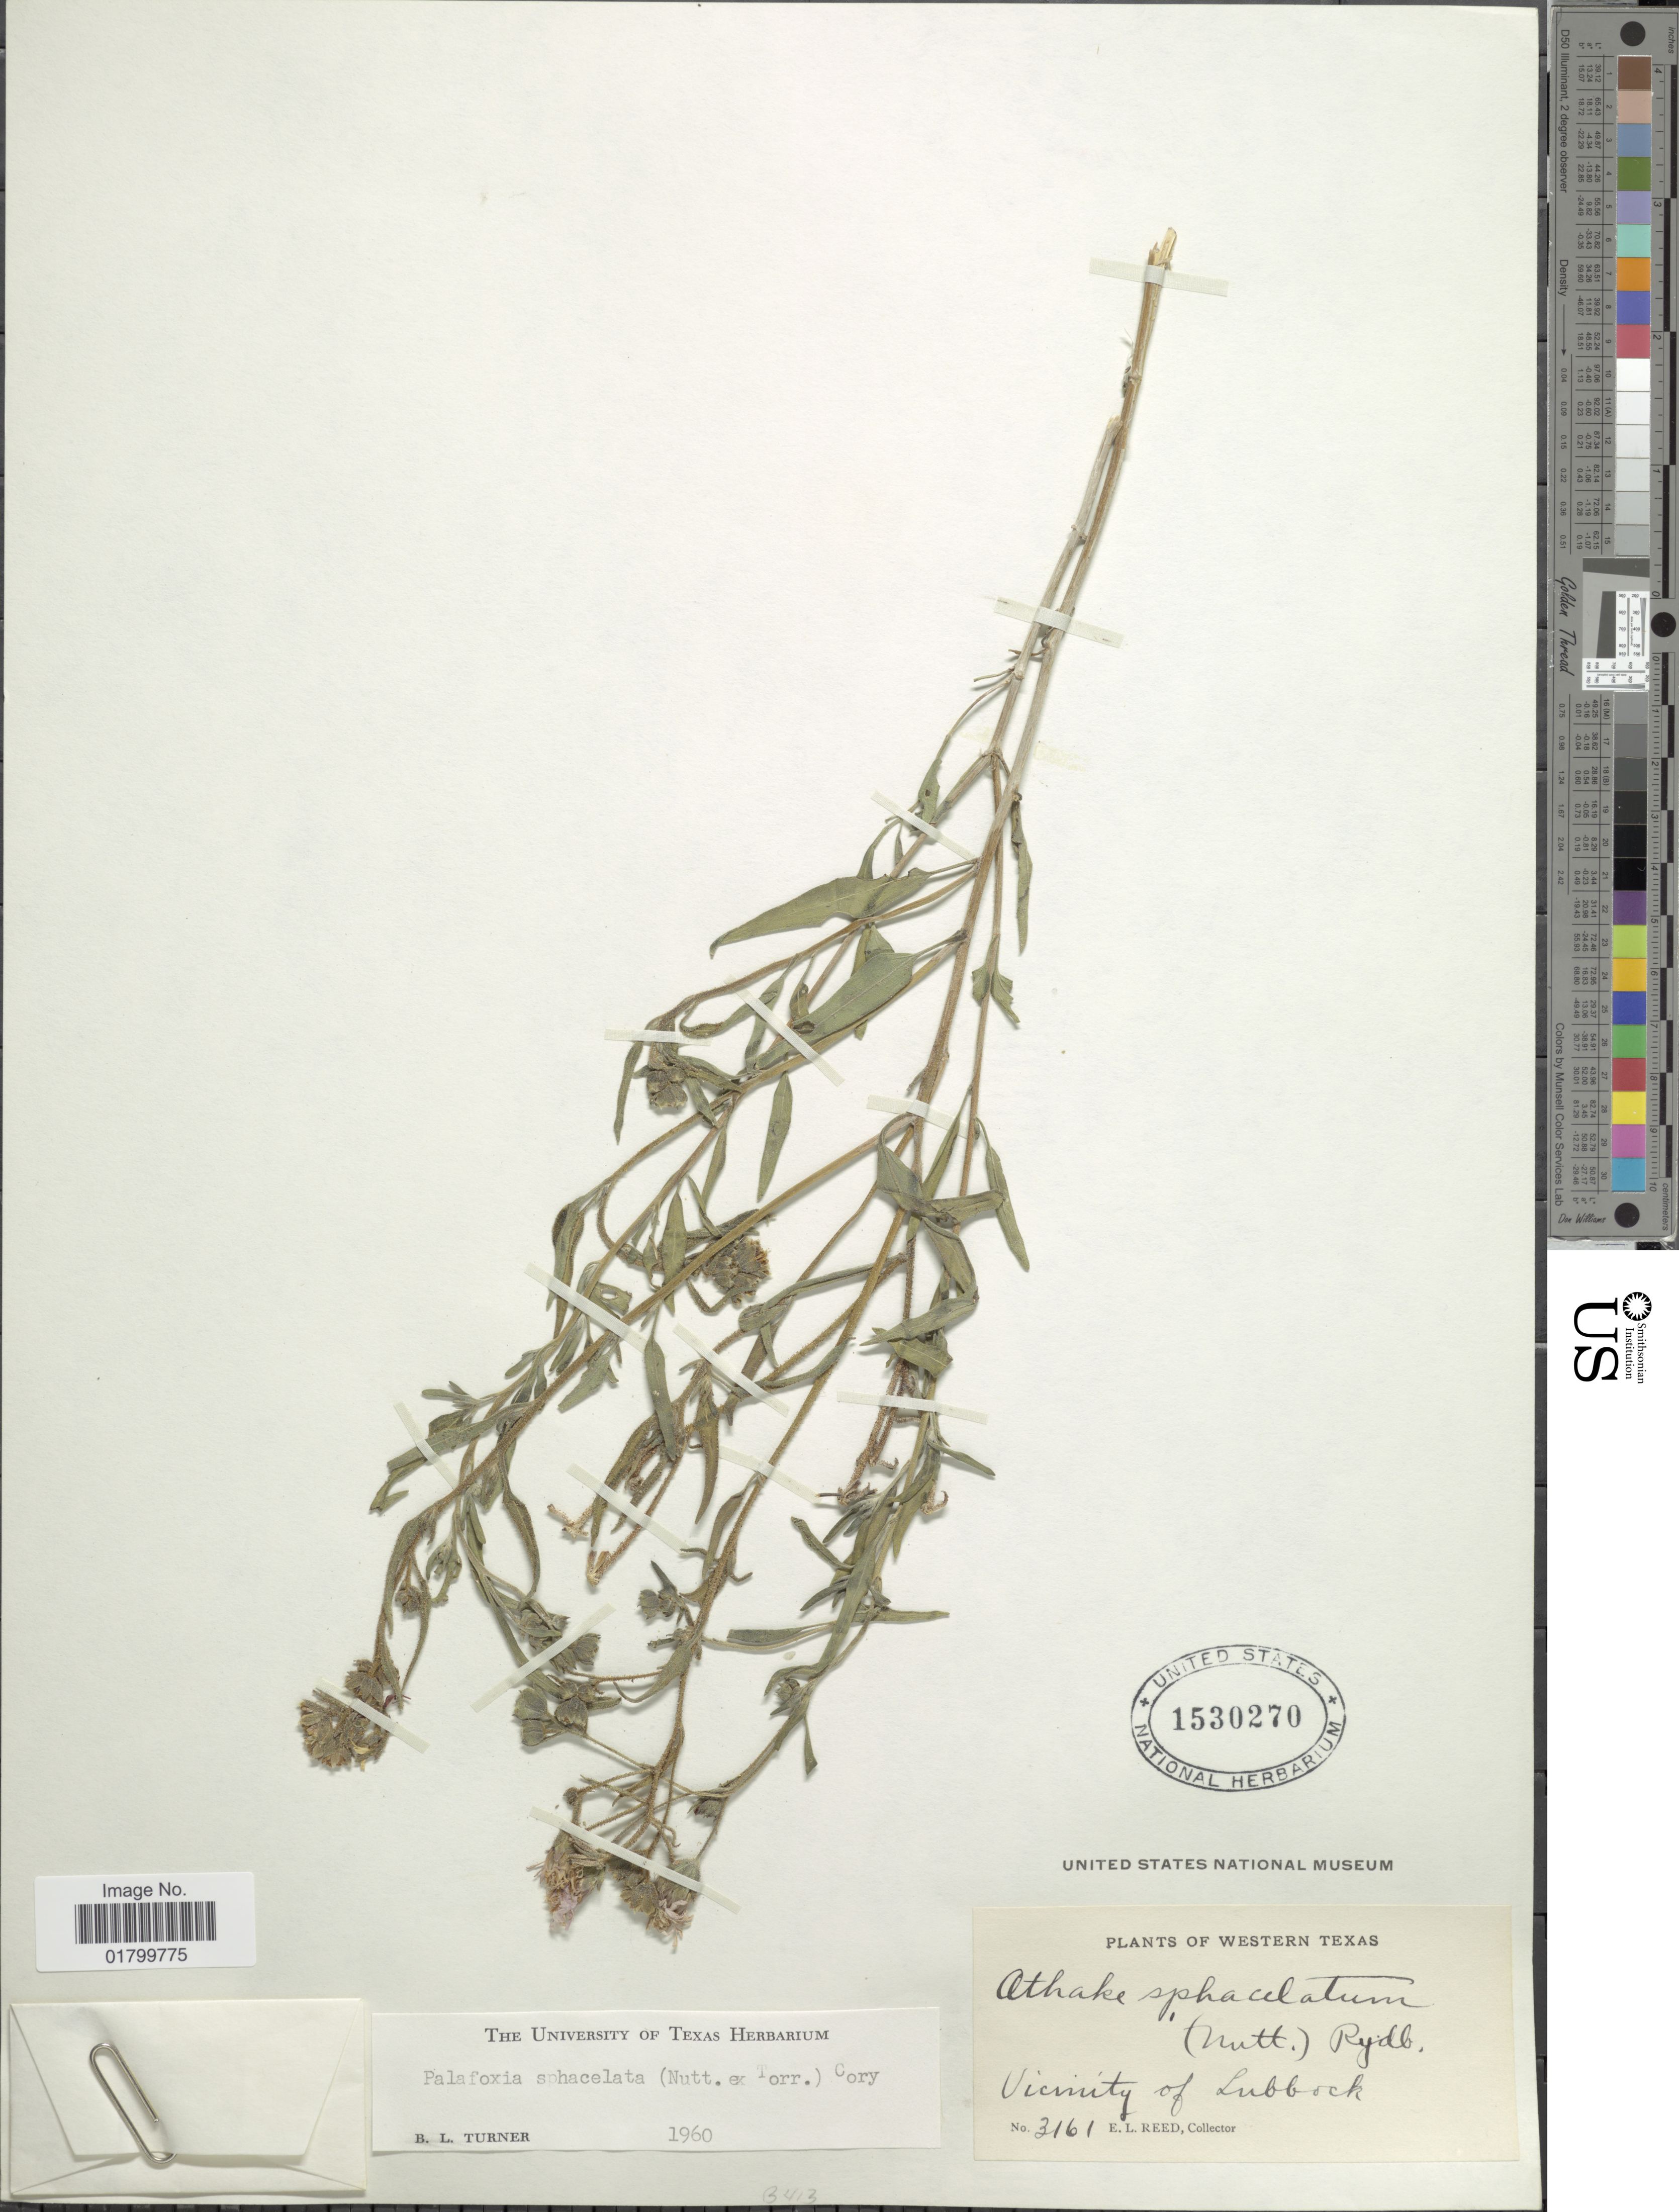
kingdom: Plantae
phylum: Tracheophyta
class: Magnoliopsida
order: Asterales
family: Asteraceae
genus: Palafoxia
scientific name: Palafoxia sphacelata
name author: (Nutt. ex Torr.) Cory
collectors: E. Reed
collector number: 3161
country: United States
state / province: Texas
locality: Vicinity of Lubbock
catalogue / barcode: US 1530270